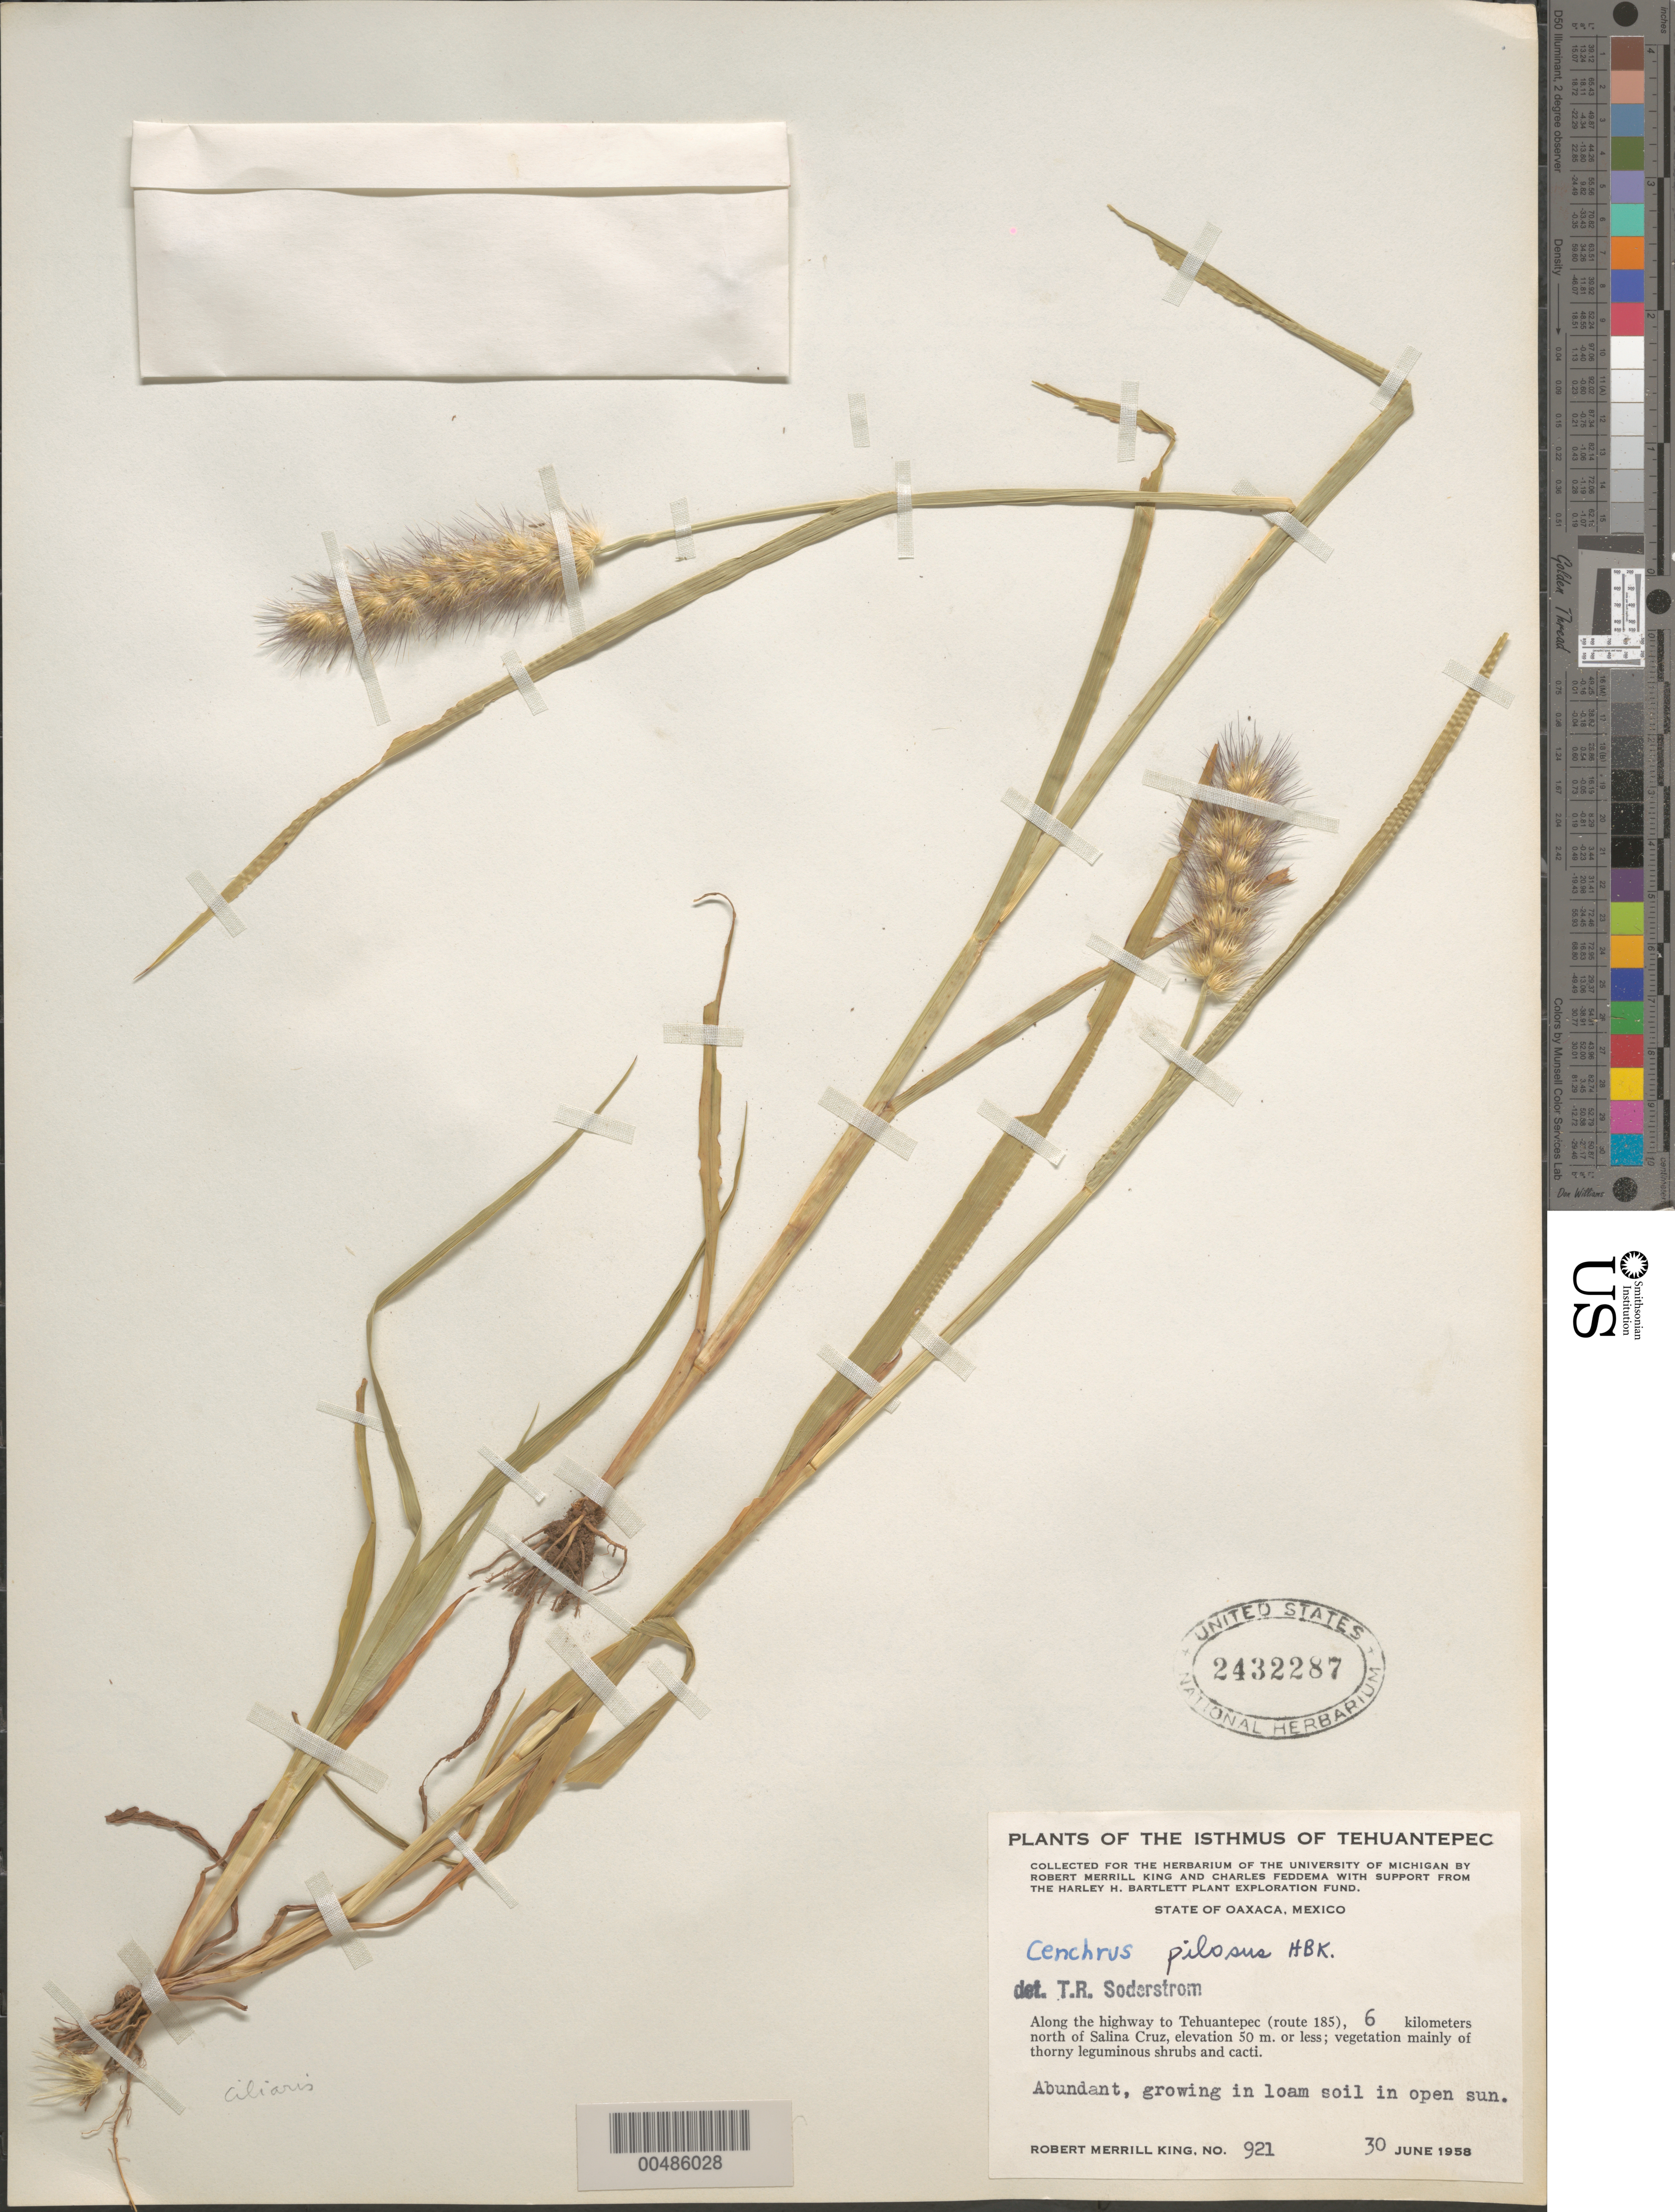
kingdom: Plantae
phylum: Tracheophyta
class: Liliopsida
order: Poales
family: Poaceae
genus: Cenchrus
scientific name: Cenchrus pilosus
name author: Kunth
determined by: Soderstrom, T. R.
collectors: R. M. King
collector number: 921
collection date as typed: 30 Jun 1958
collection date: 1958-06-30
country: Mexico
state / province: Oaxaca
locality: Along the highway to Tehuantepec (route 185), 6 km N of Salina Cruz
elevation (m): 0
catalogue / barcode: US 2432287